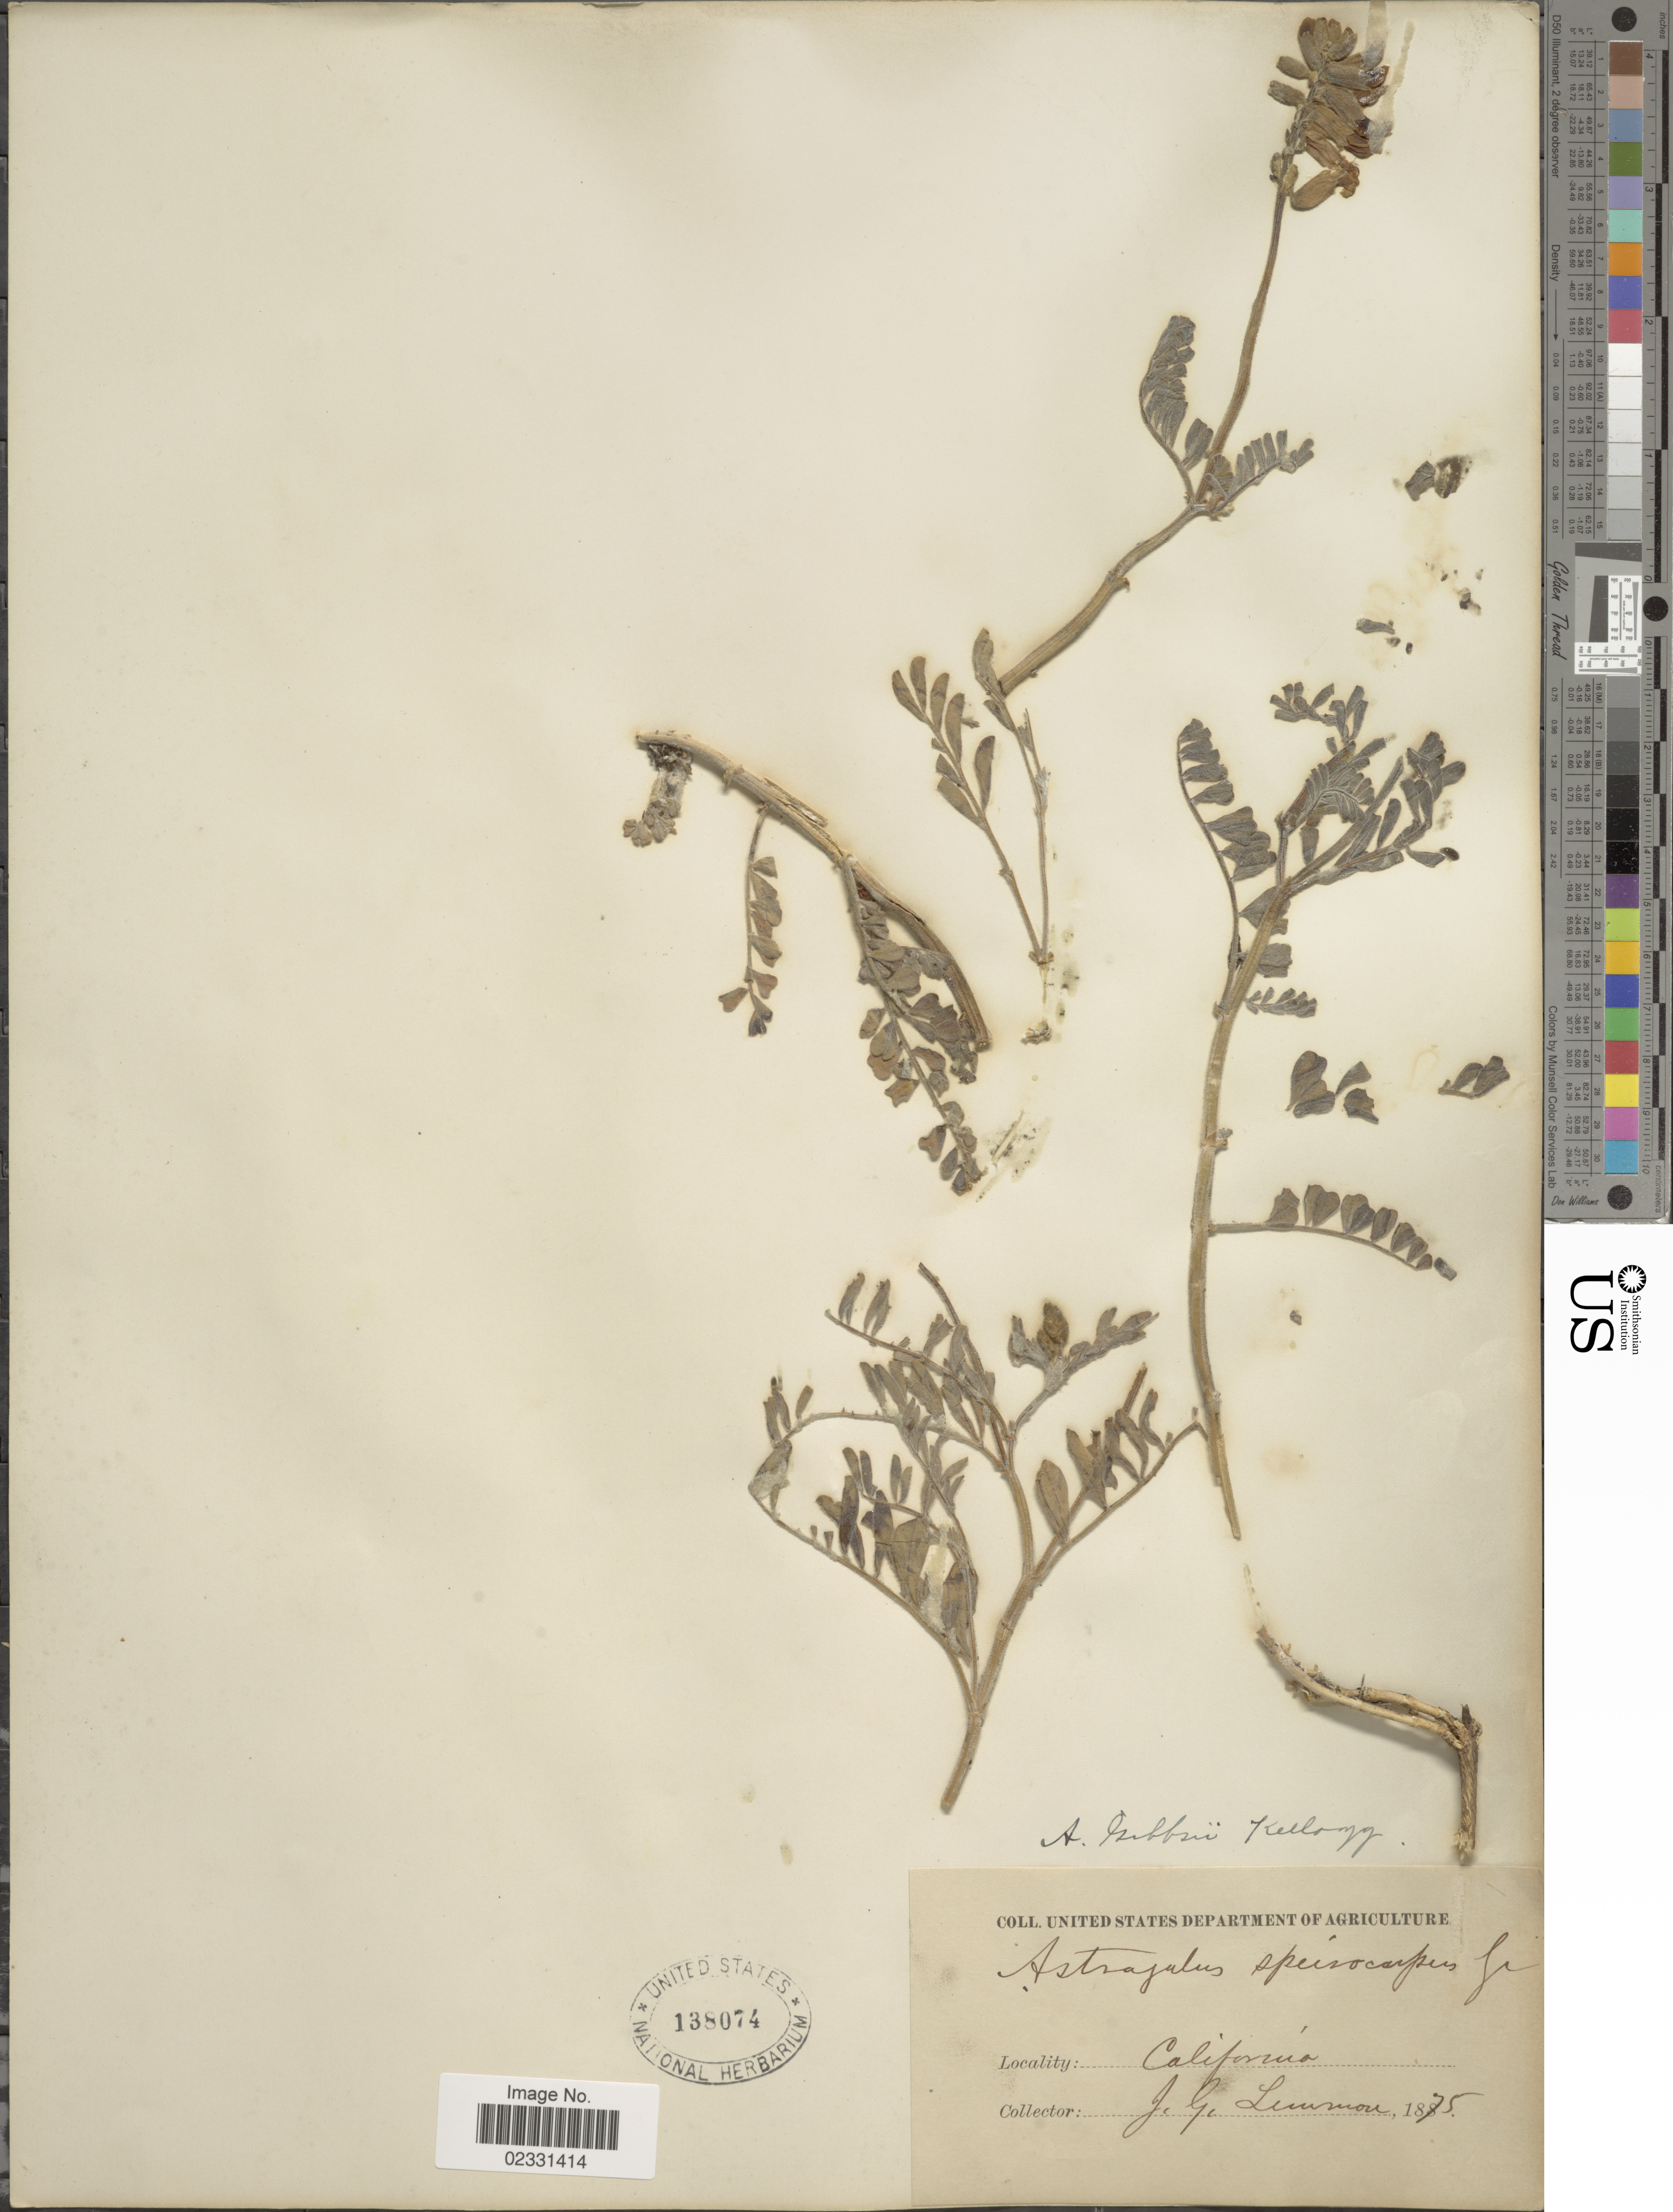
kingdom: Plantae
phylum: Tracheophyta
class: Magnoliopsida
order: Fabales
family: Fabaceae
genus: Astragalus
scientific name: Astragalus gibbsii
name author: Kellogg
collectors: J. Lemmon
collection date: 1875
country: United States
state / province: California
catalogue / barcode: US 138074